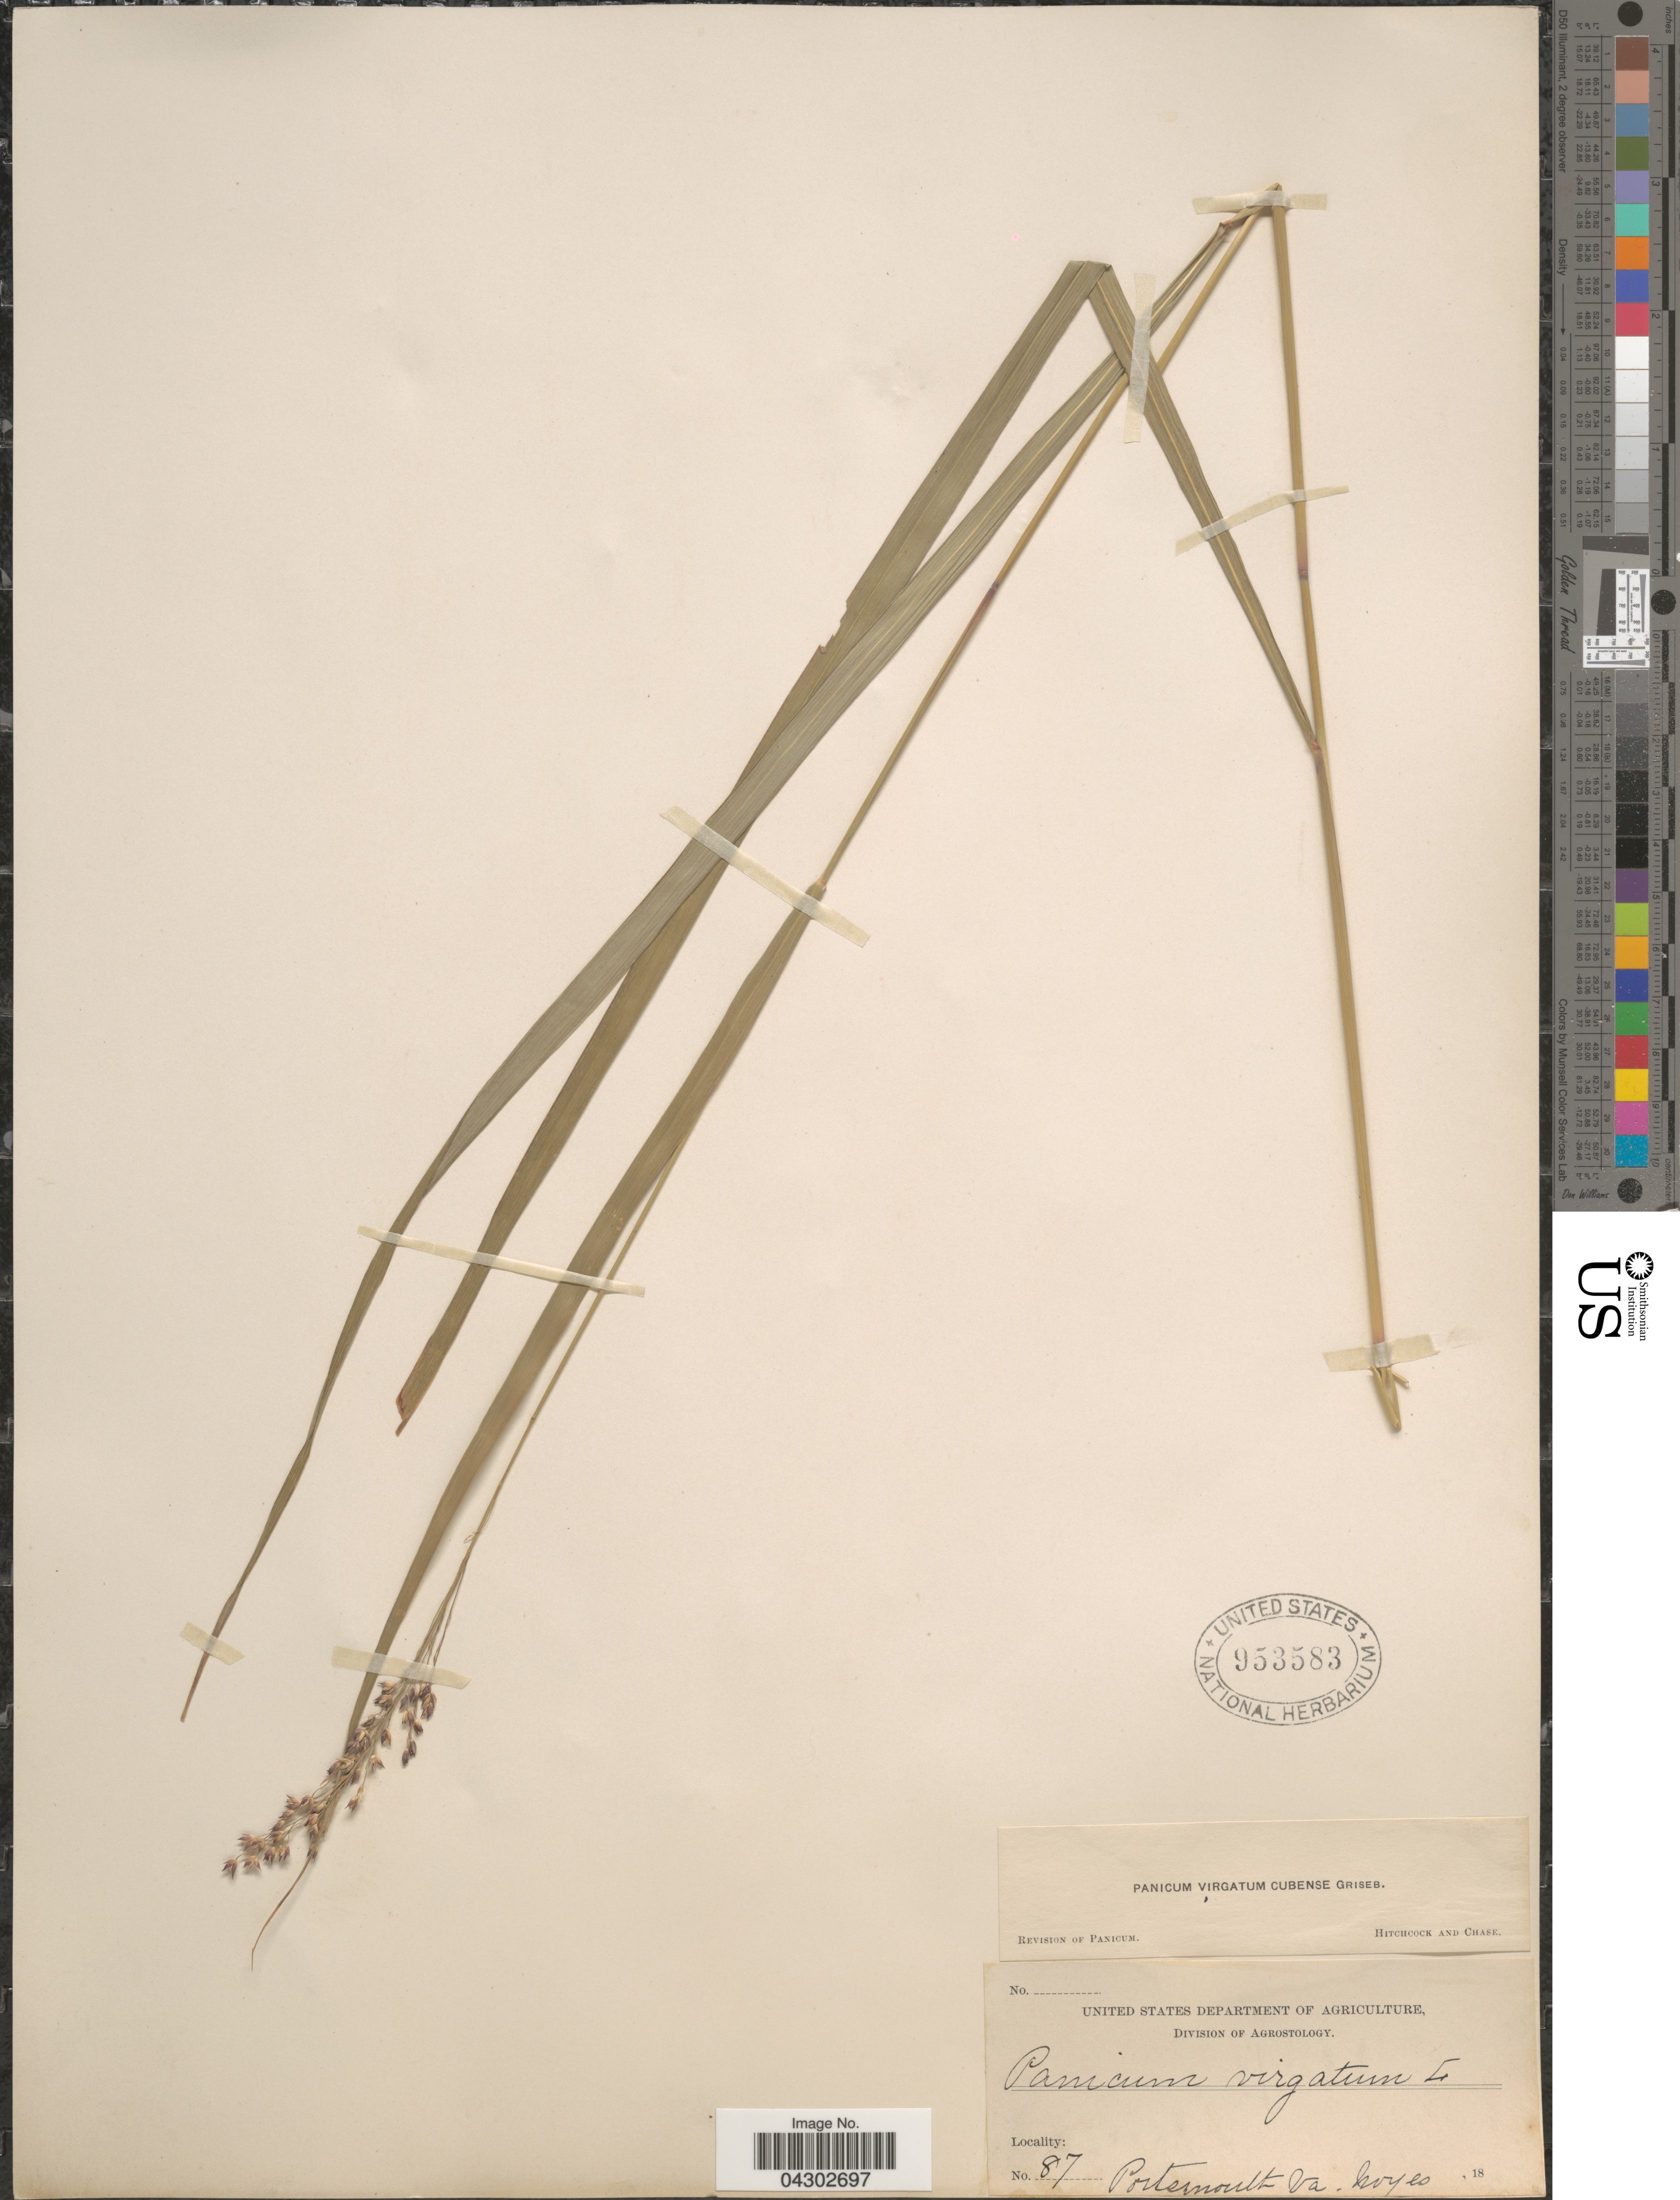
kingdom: Plantae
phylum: Tracheophyta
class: Liliopsida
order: Poales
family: Poaceae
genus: Panicum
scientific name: Panicum virgatum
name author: L.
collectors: Noyes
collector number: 87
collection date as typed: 18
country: United States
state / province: Virginia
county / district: City of Portsmouth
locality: Portsmouth.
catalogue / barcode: US 953583